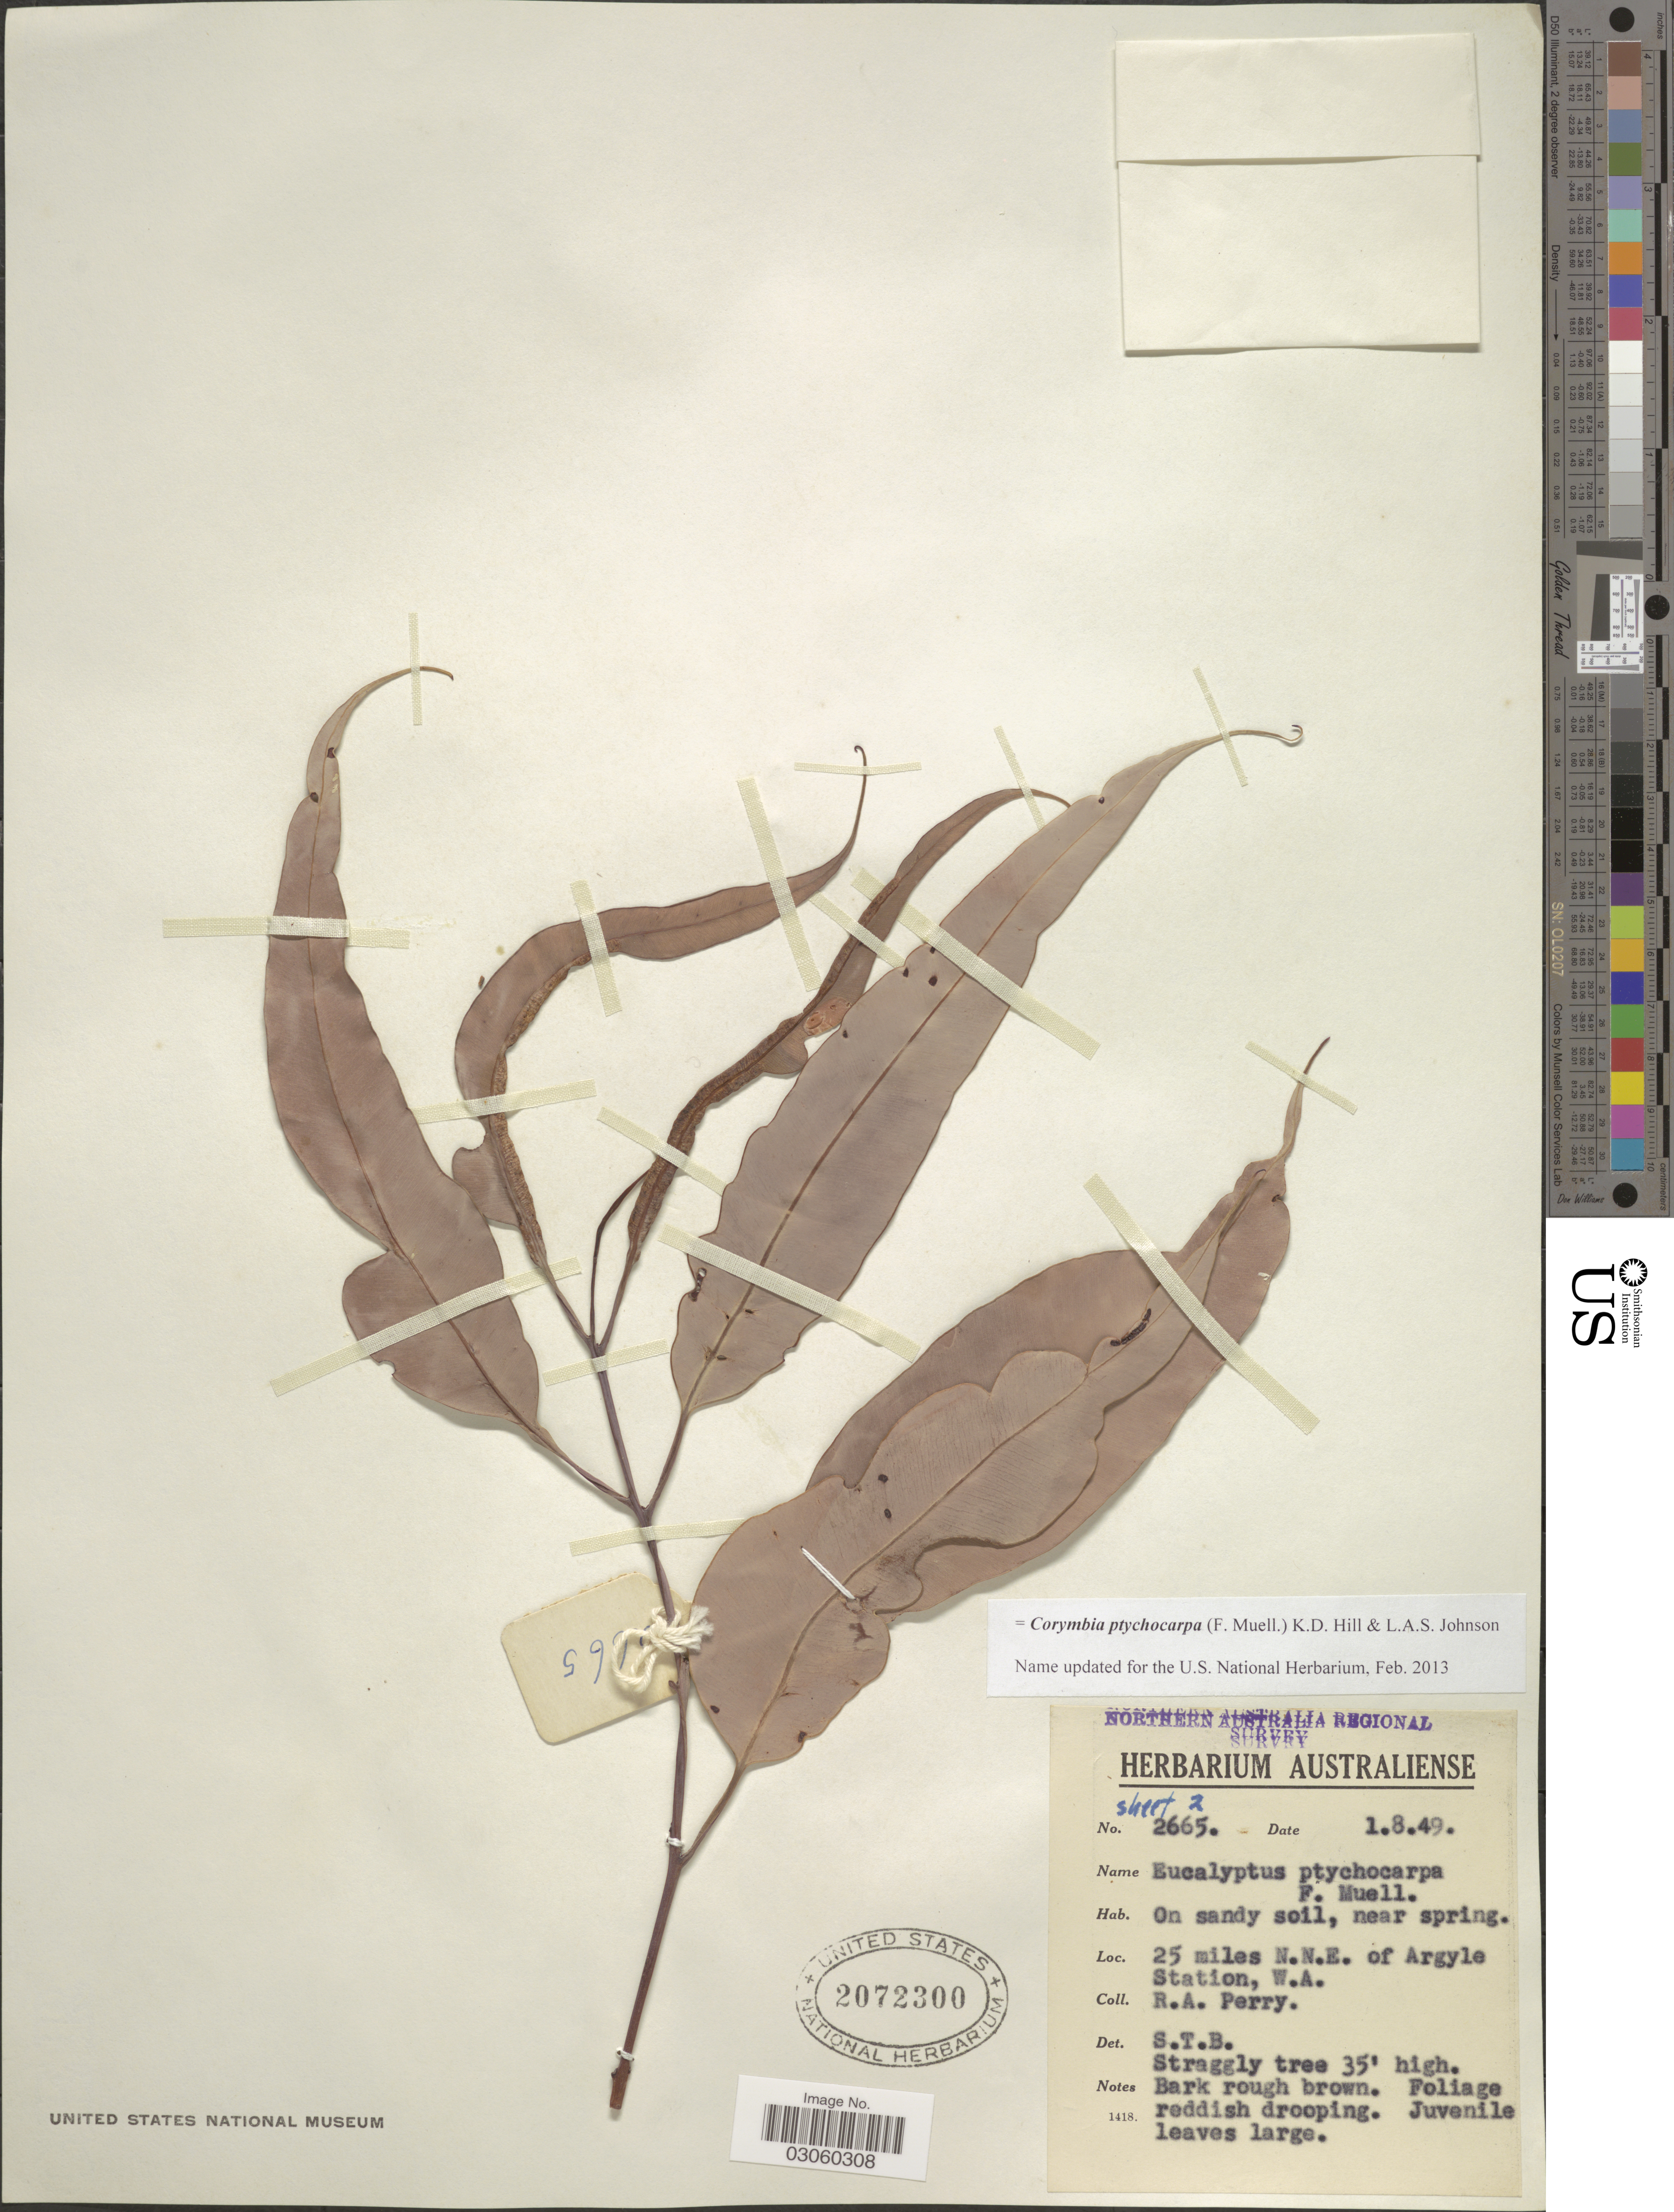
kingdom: Plantae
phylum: Tracheophyta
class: Magnoliopsida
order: Myrtales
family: Myrtaceae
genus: Corymbia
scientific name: Corymbia ptychocarpa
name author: (F. Muell.) K.D. Hill & L.A.S. Johnson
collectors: Perry, R. A.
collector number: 2665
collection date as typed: Transcribed d/m/y: 1/8/49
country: Australia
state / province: Western Australia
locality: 25 miles N.N.E. of Argyle Station, W.A.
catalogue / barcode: US 2072300